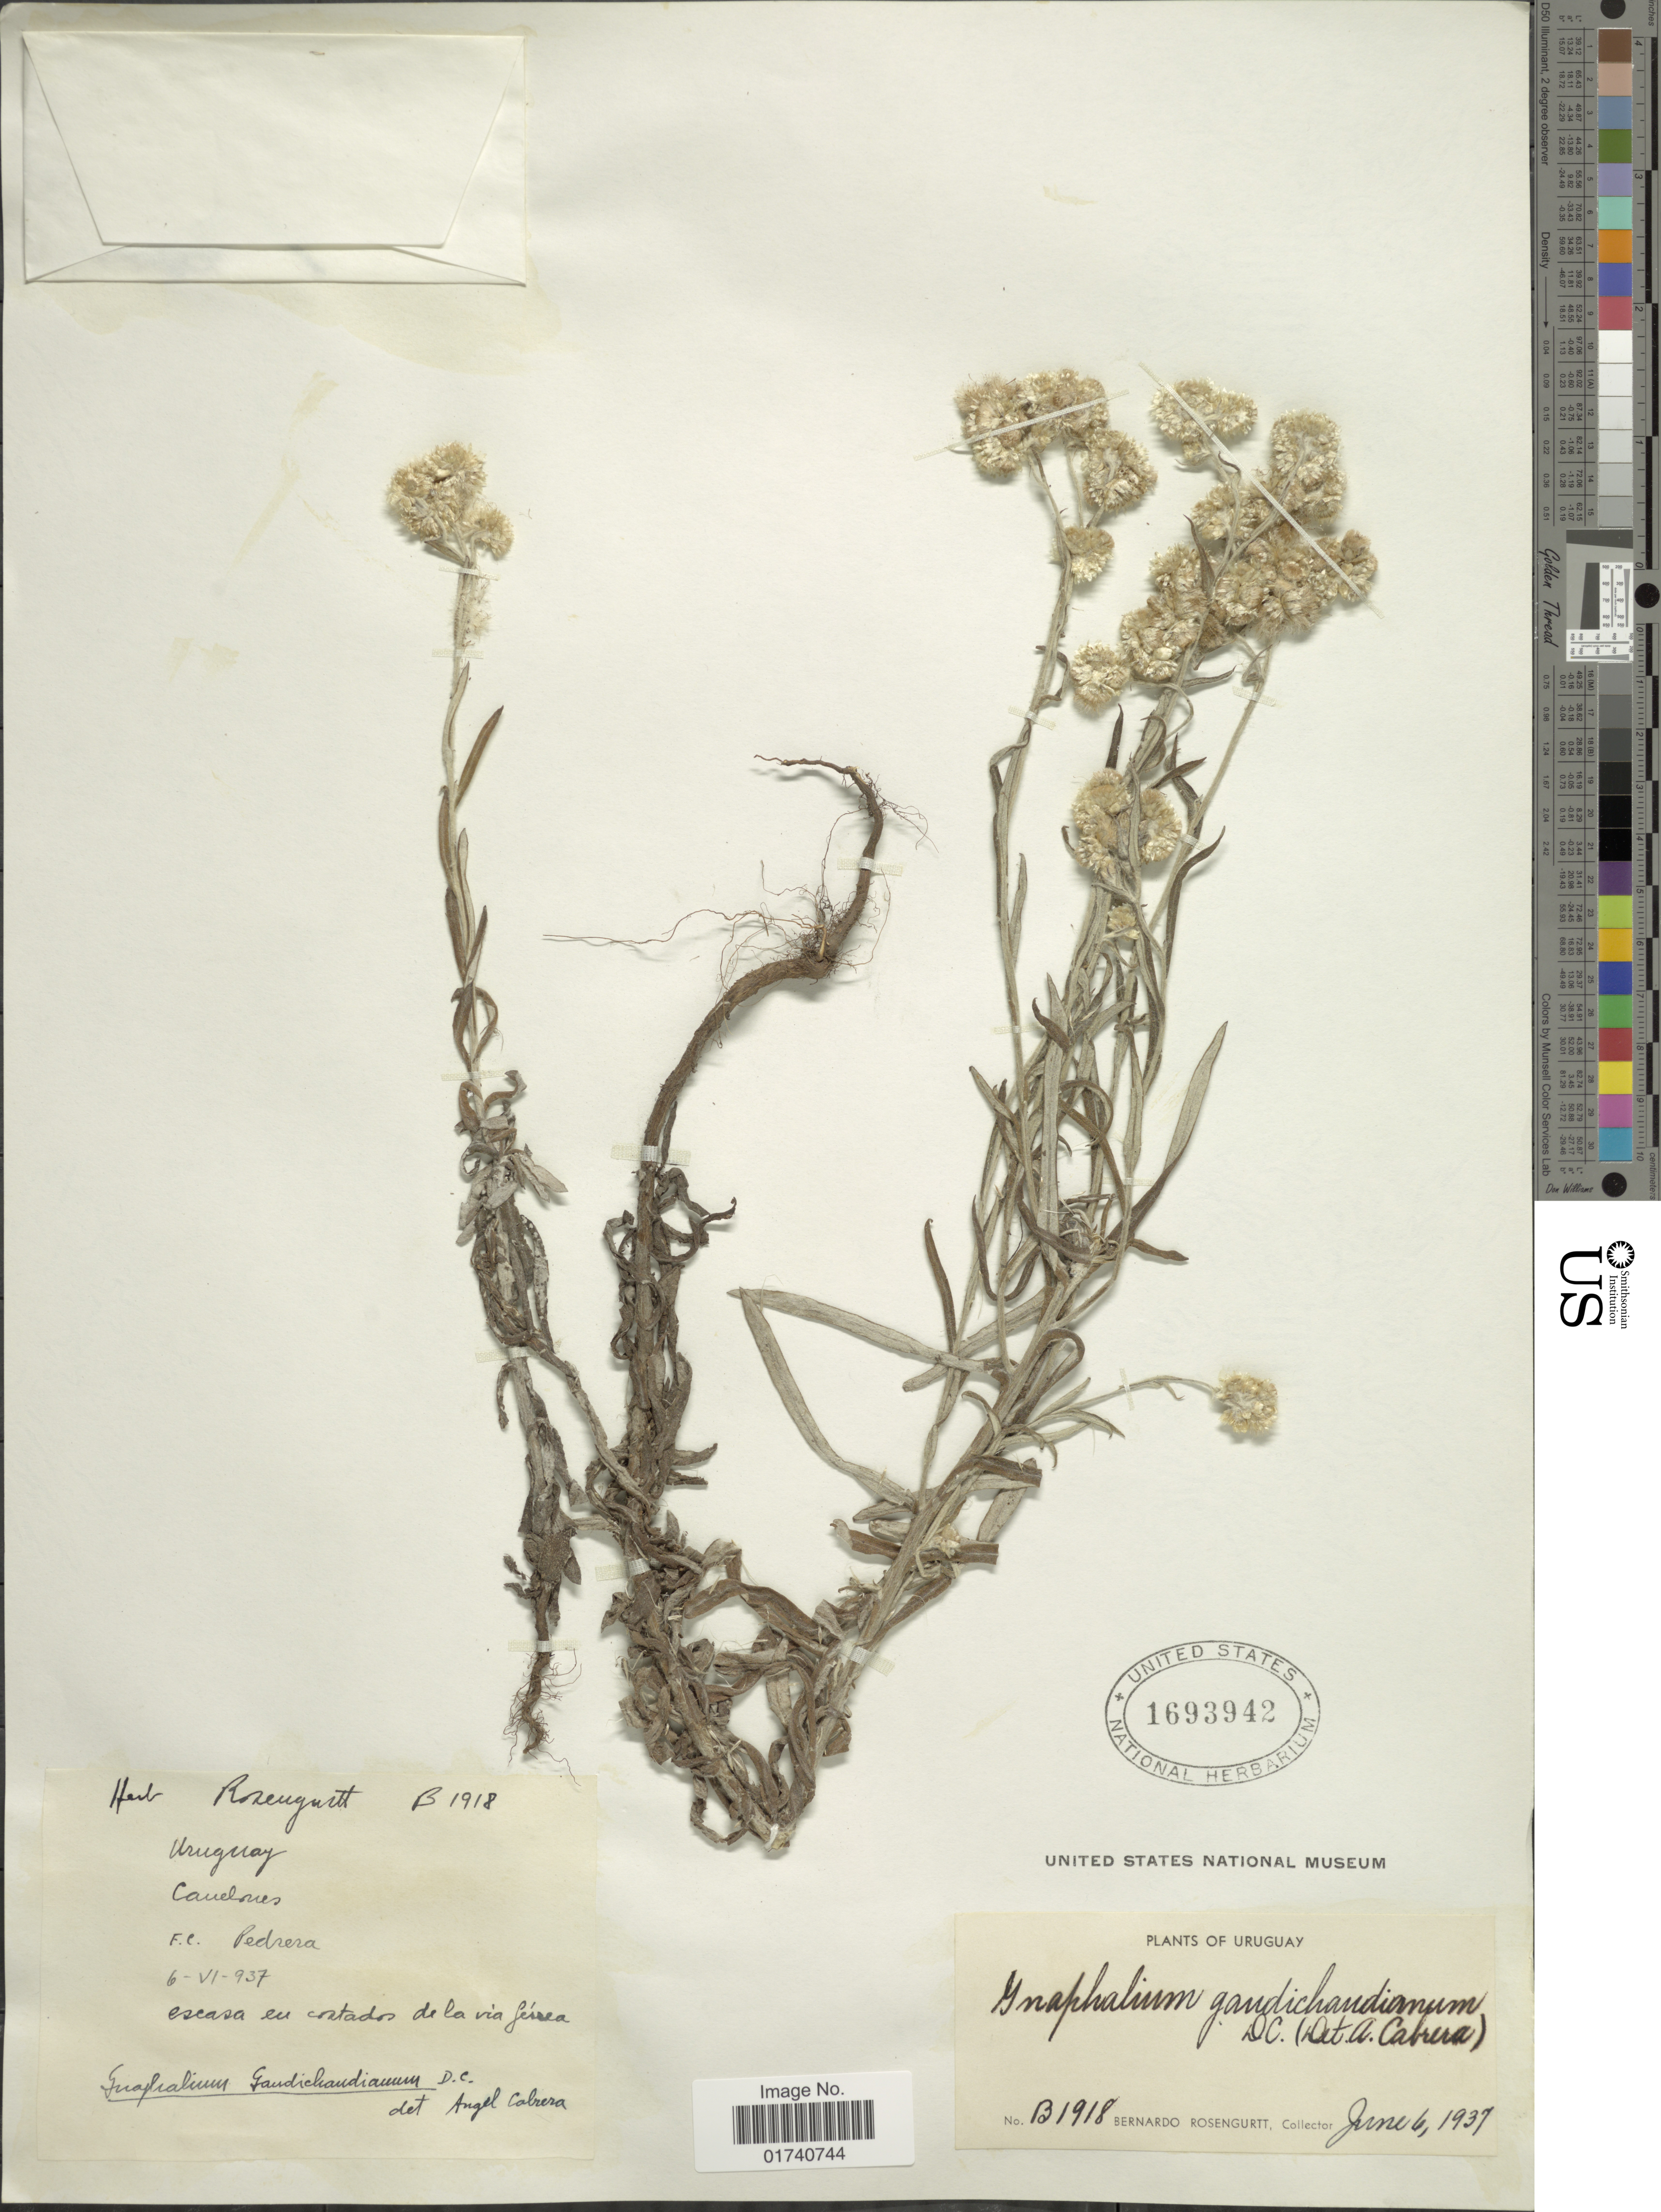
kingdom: Plantae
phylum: Tracheophyta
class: Magnoliopsida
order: Asterales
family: Asteraceae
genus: Pseudognaphalium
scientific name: Pseudognaphalium gaudichaudianum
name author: (DC.) Anderb.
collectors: B. Rosengurtt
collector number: B1918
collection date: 1937-06-06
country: Uruguay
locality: Cauelues F.C. Pedrera.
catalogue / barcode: US 1693942